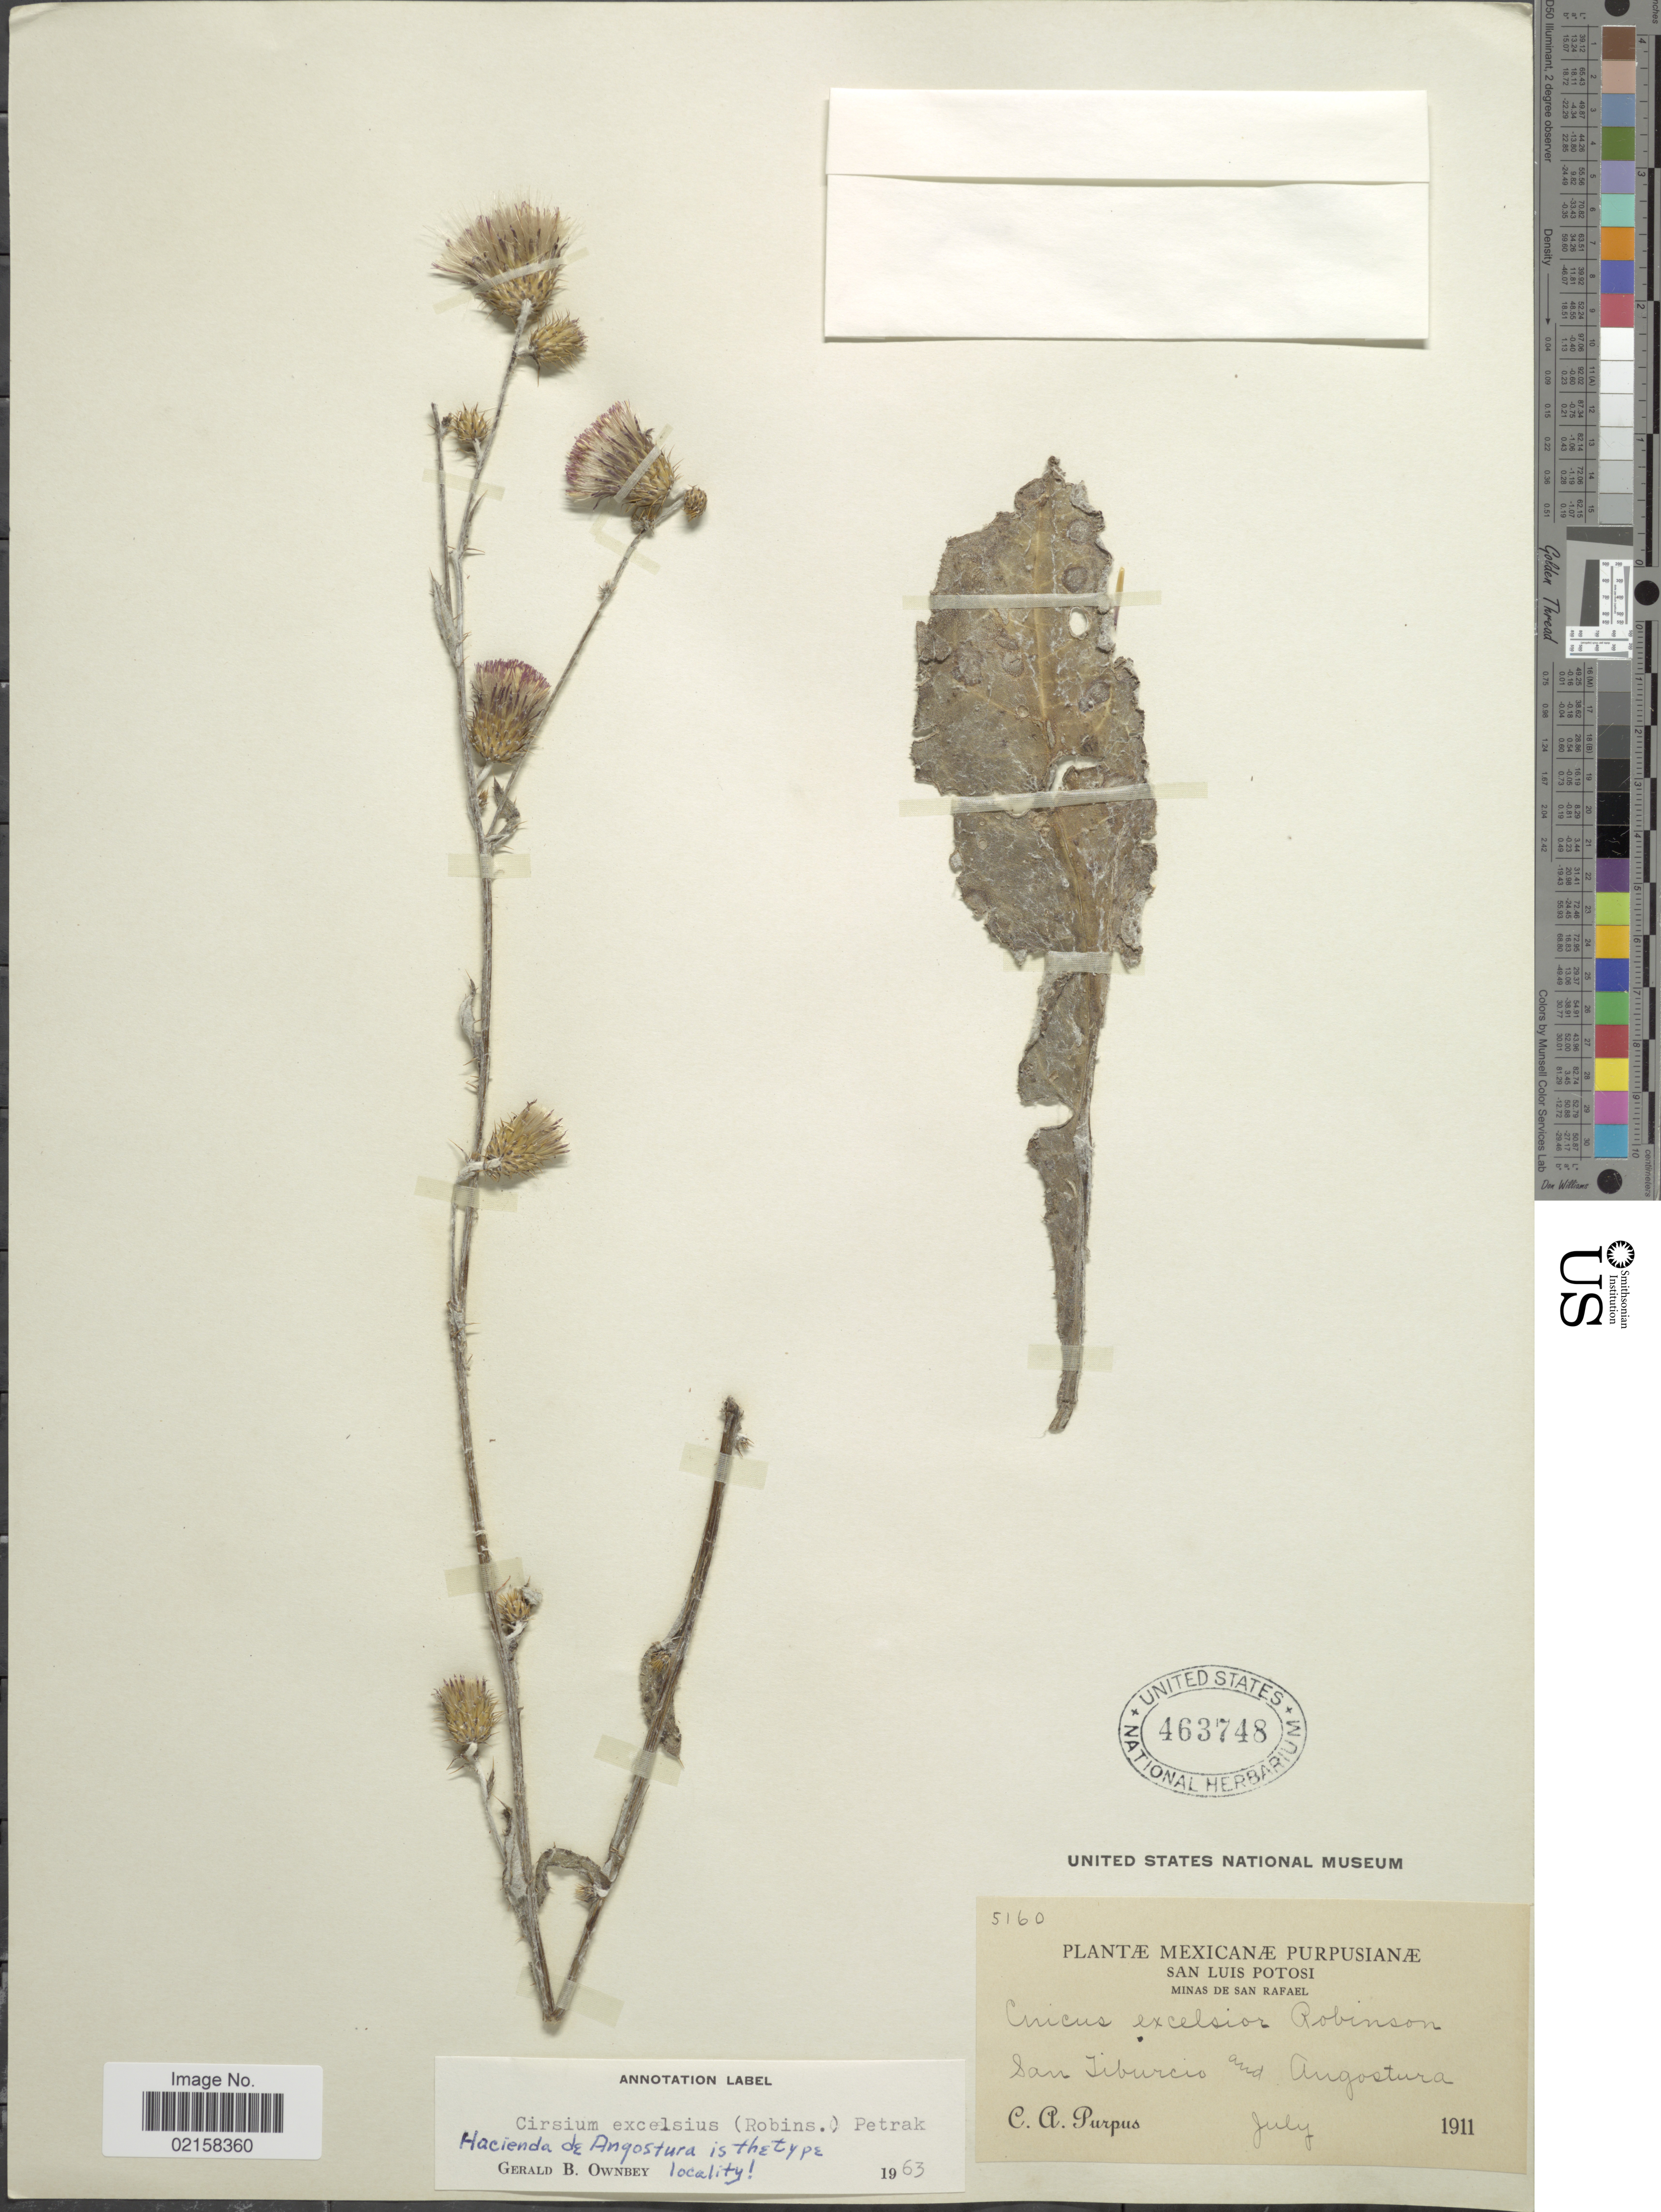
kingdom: Plantae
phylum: Tracheophyta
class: Magnoliopsida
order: Asterales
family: Asteraceae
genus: Cirsium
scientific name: Cirsium excelsius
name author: (B.L. Rob.) Petr.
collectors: C. A. Purpus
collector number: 5160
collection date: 1911-07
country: Mexico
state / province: San Luis Potosí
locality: Minas de San Rafael, San Tiburcio and Augostura.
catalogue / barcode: US 463748